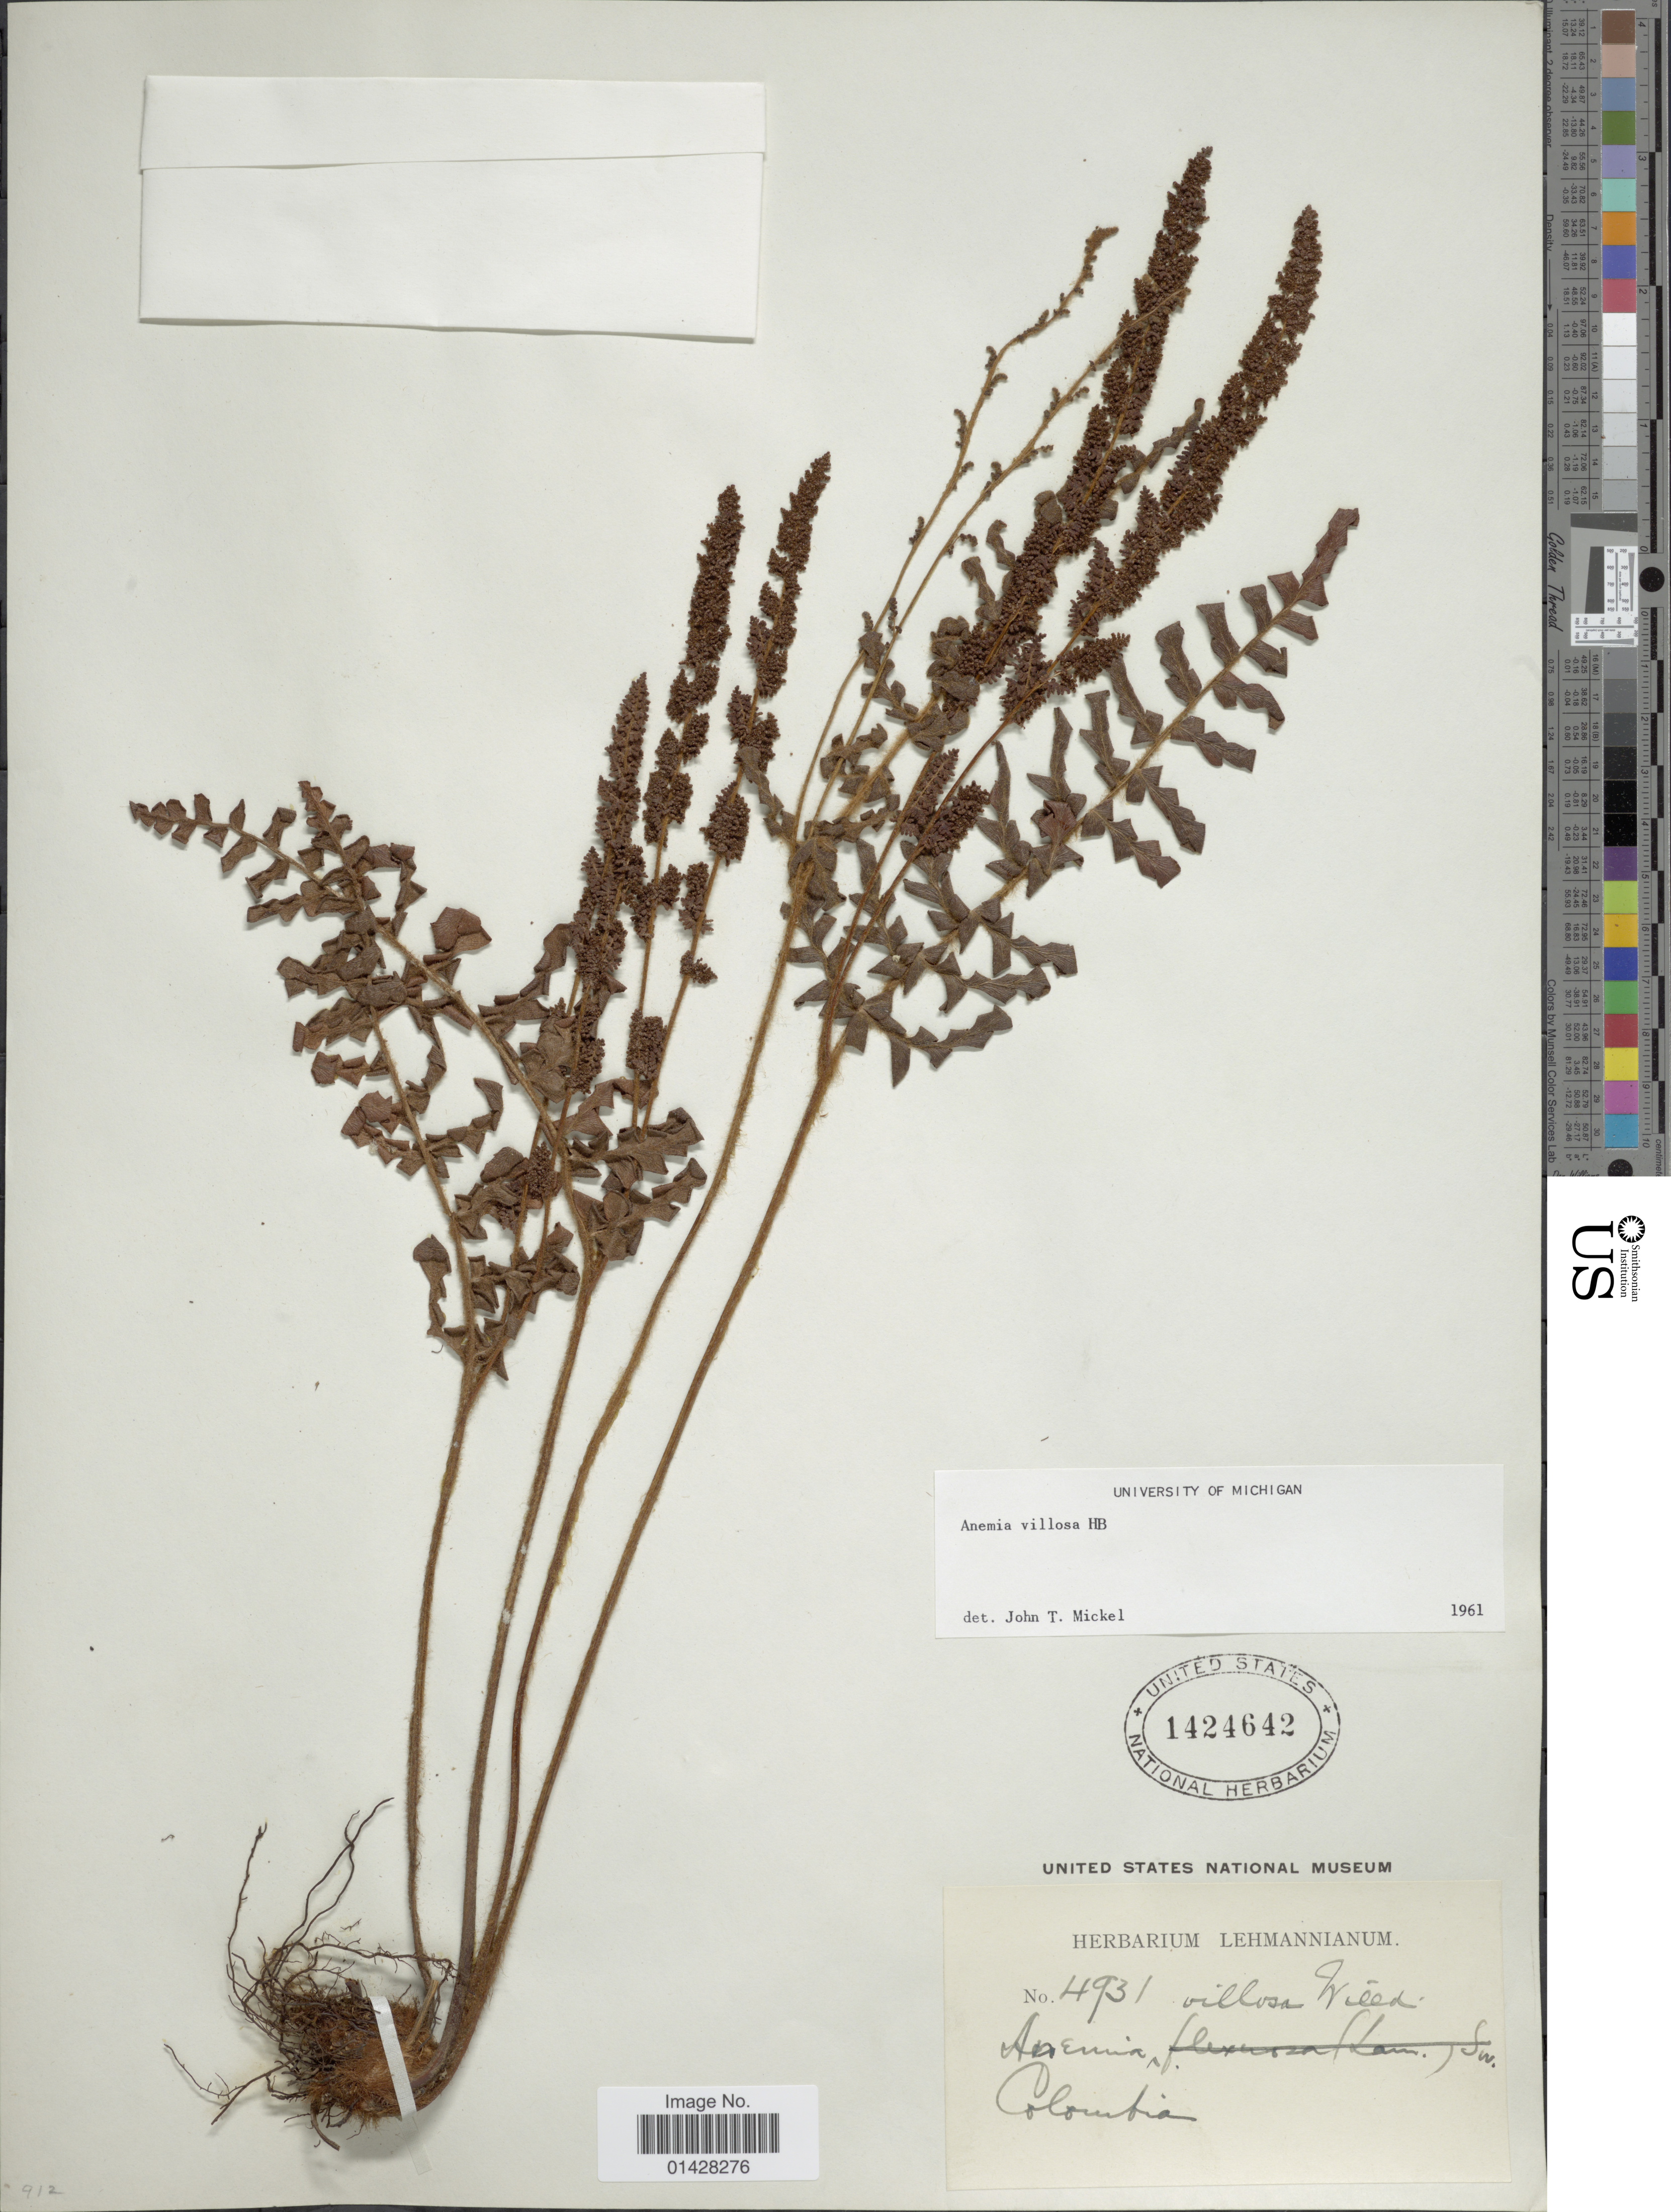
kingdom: Plantae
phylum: Tracheophyta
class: Polypodiopsida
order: Schizaeales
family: Anemiaceae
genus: Anemia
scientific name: Anemia villosa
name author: Humb. & Bonpl. ex Willd.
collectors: ex herb. Lehmannianum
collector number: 4931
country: Colombia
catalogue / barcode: US 1424642